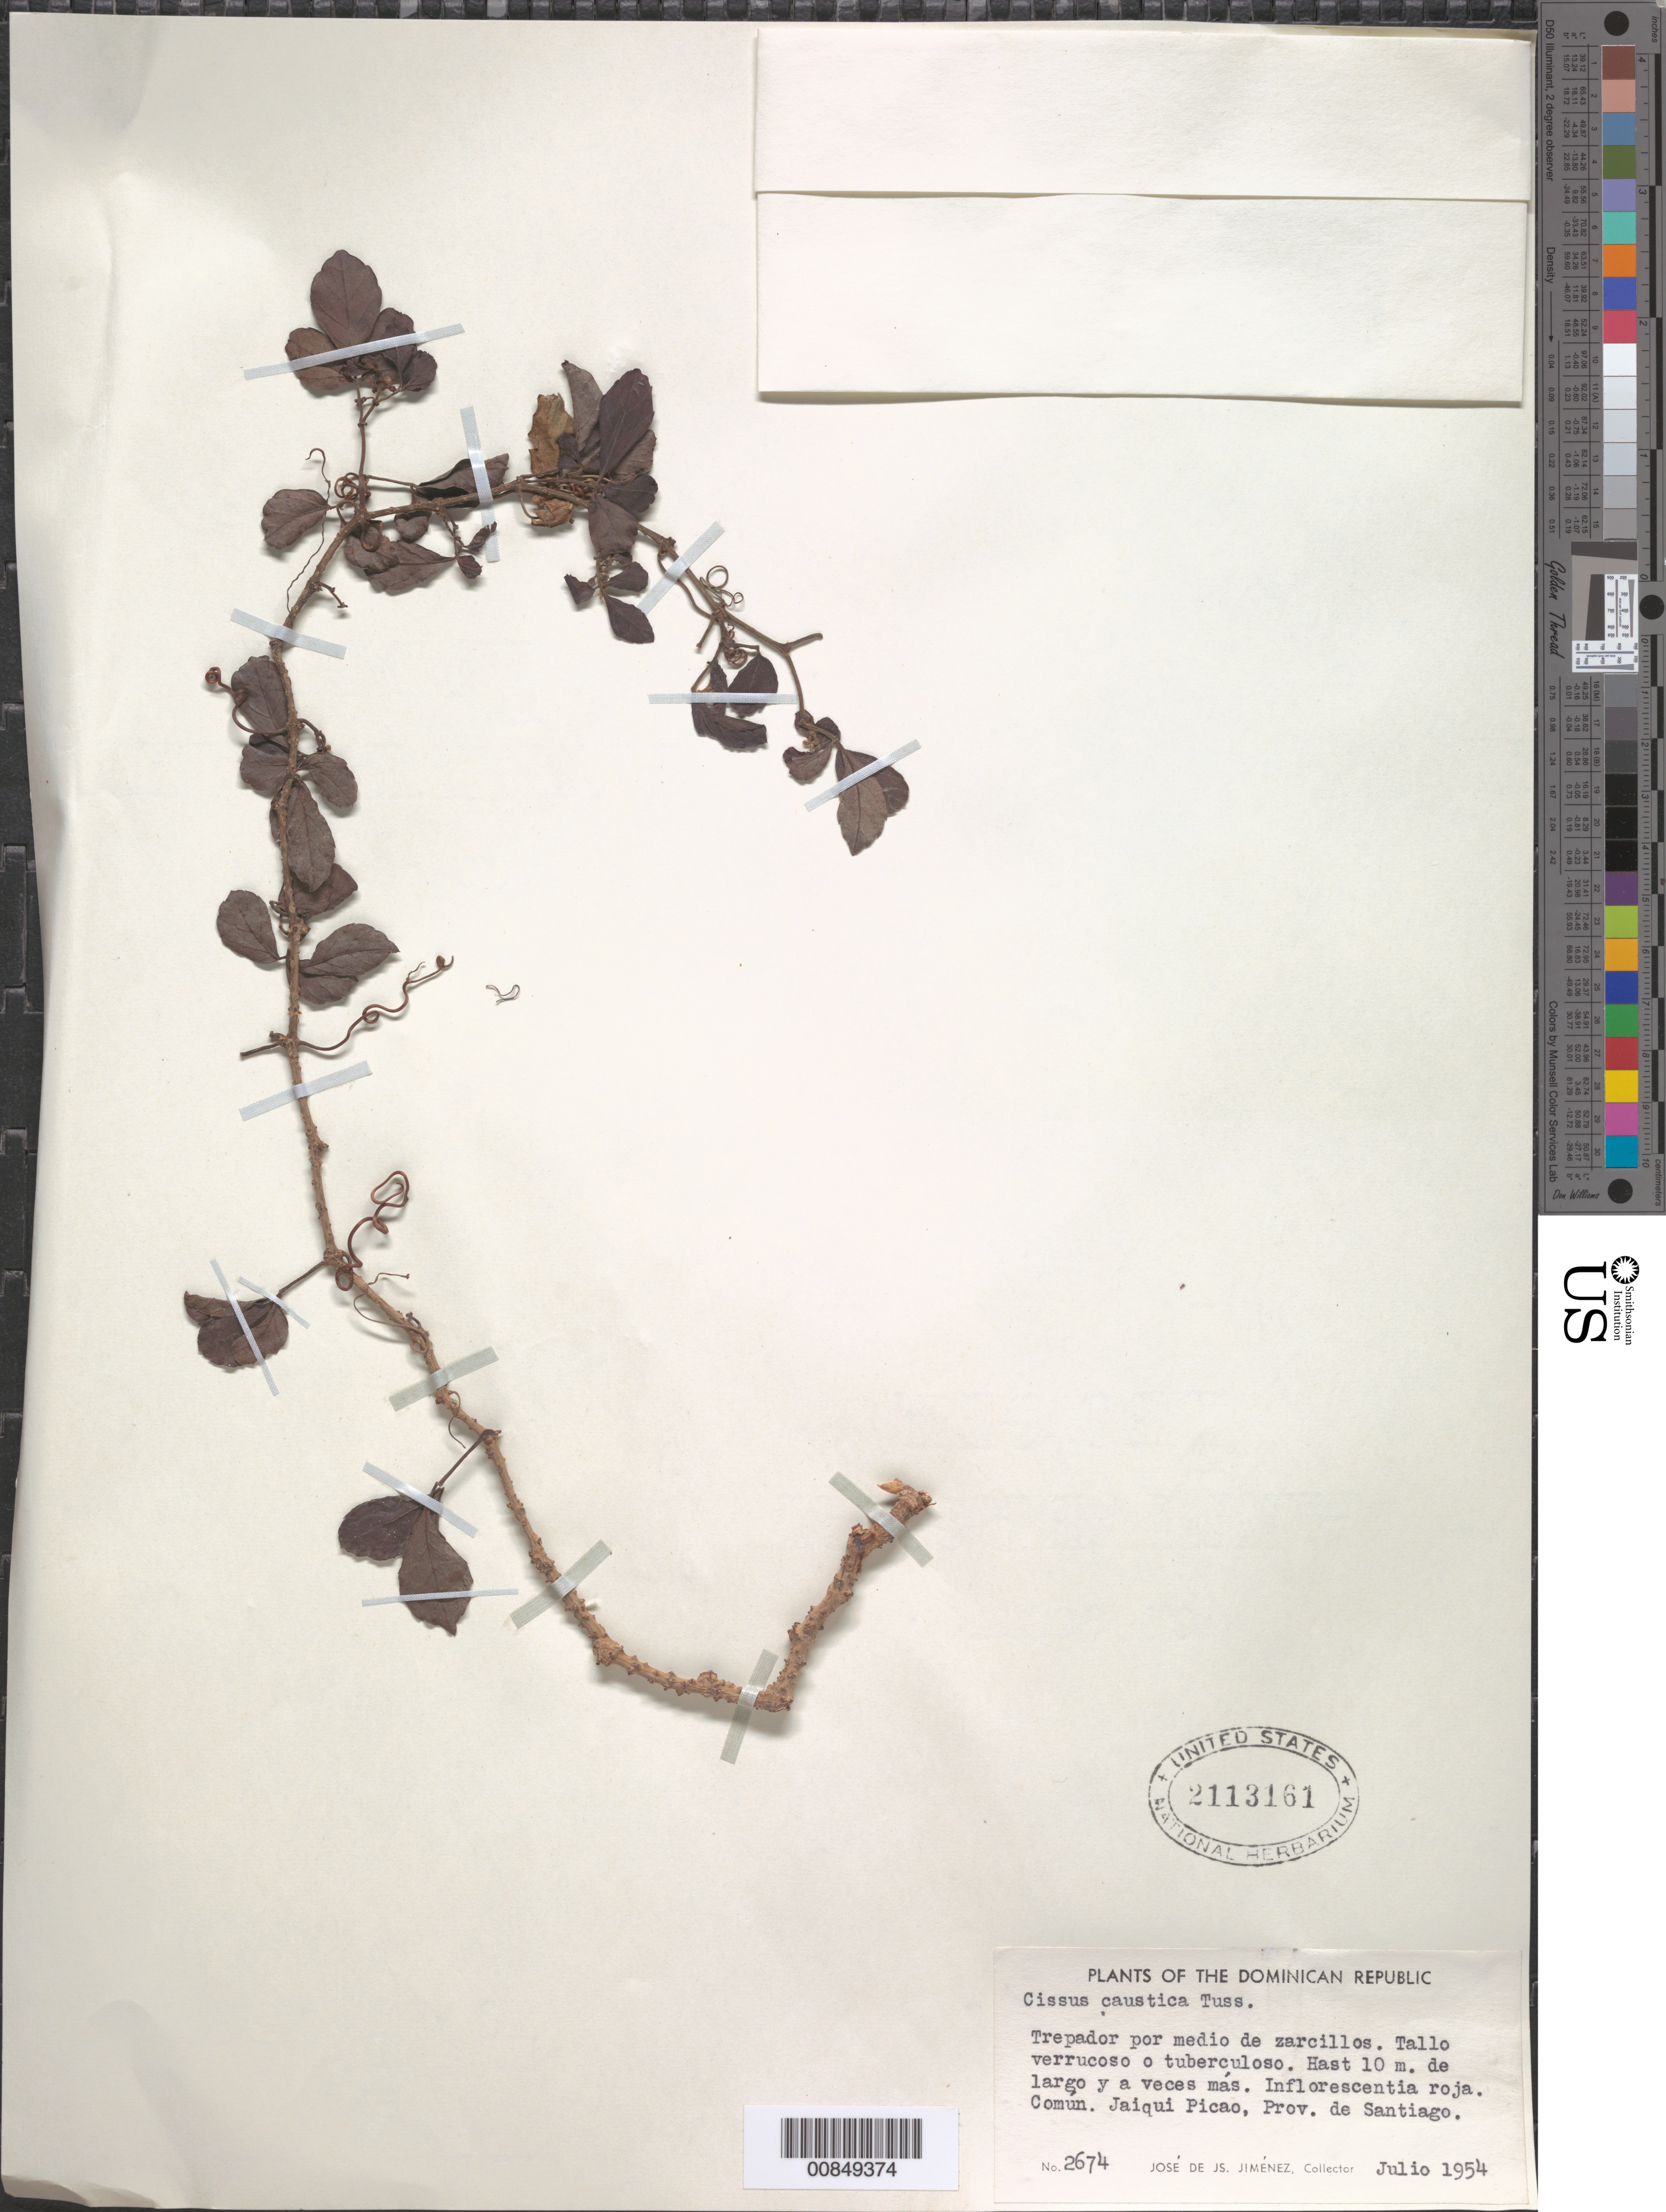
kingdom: Plantae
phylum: Tracheophyta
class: Magnoliopsida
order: Vitales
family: Vitaceae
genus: Cissus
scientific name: Cissus obovata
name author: Vahl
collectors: J. J. Jiménez Almonte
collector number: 2674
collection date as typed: Jul 1954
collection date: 1954-07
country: Dominican Republic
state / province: Santiago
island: Hispaniola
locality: Jaiqui Picao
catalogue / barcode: US 2113161